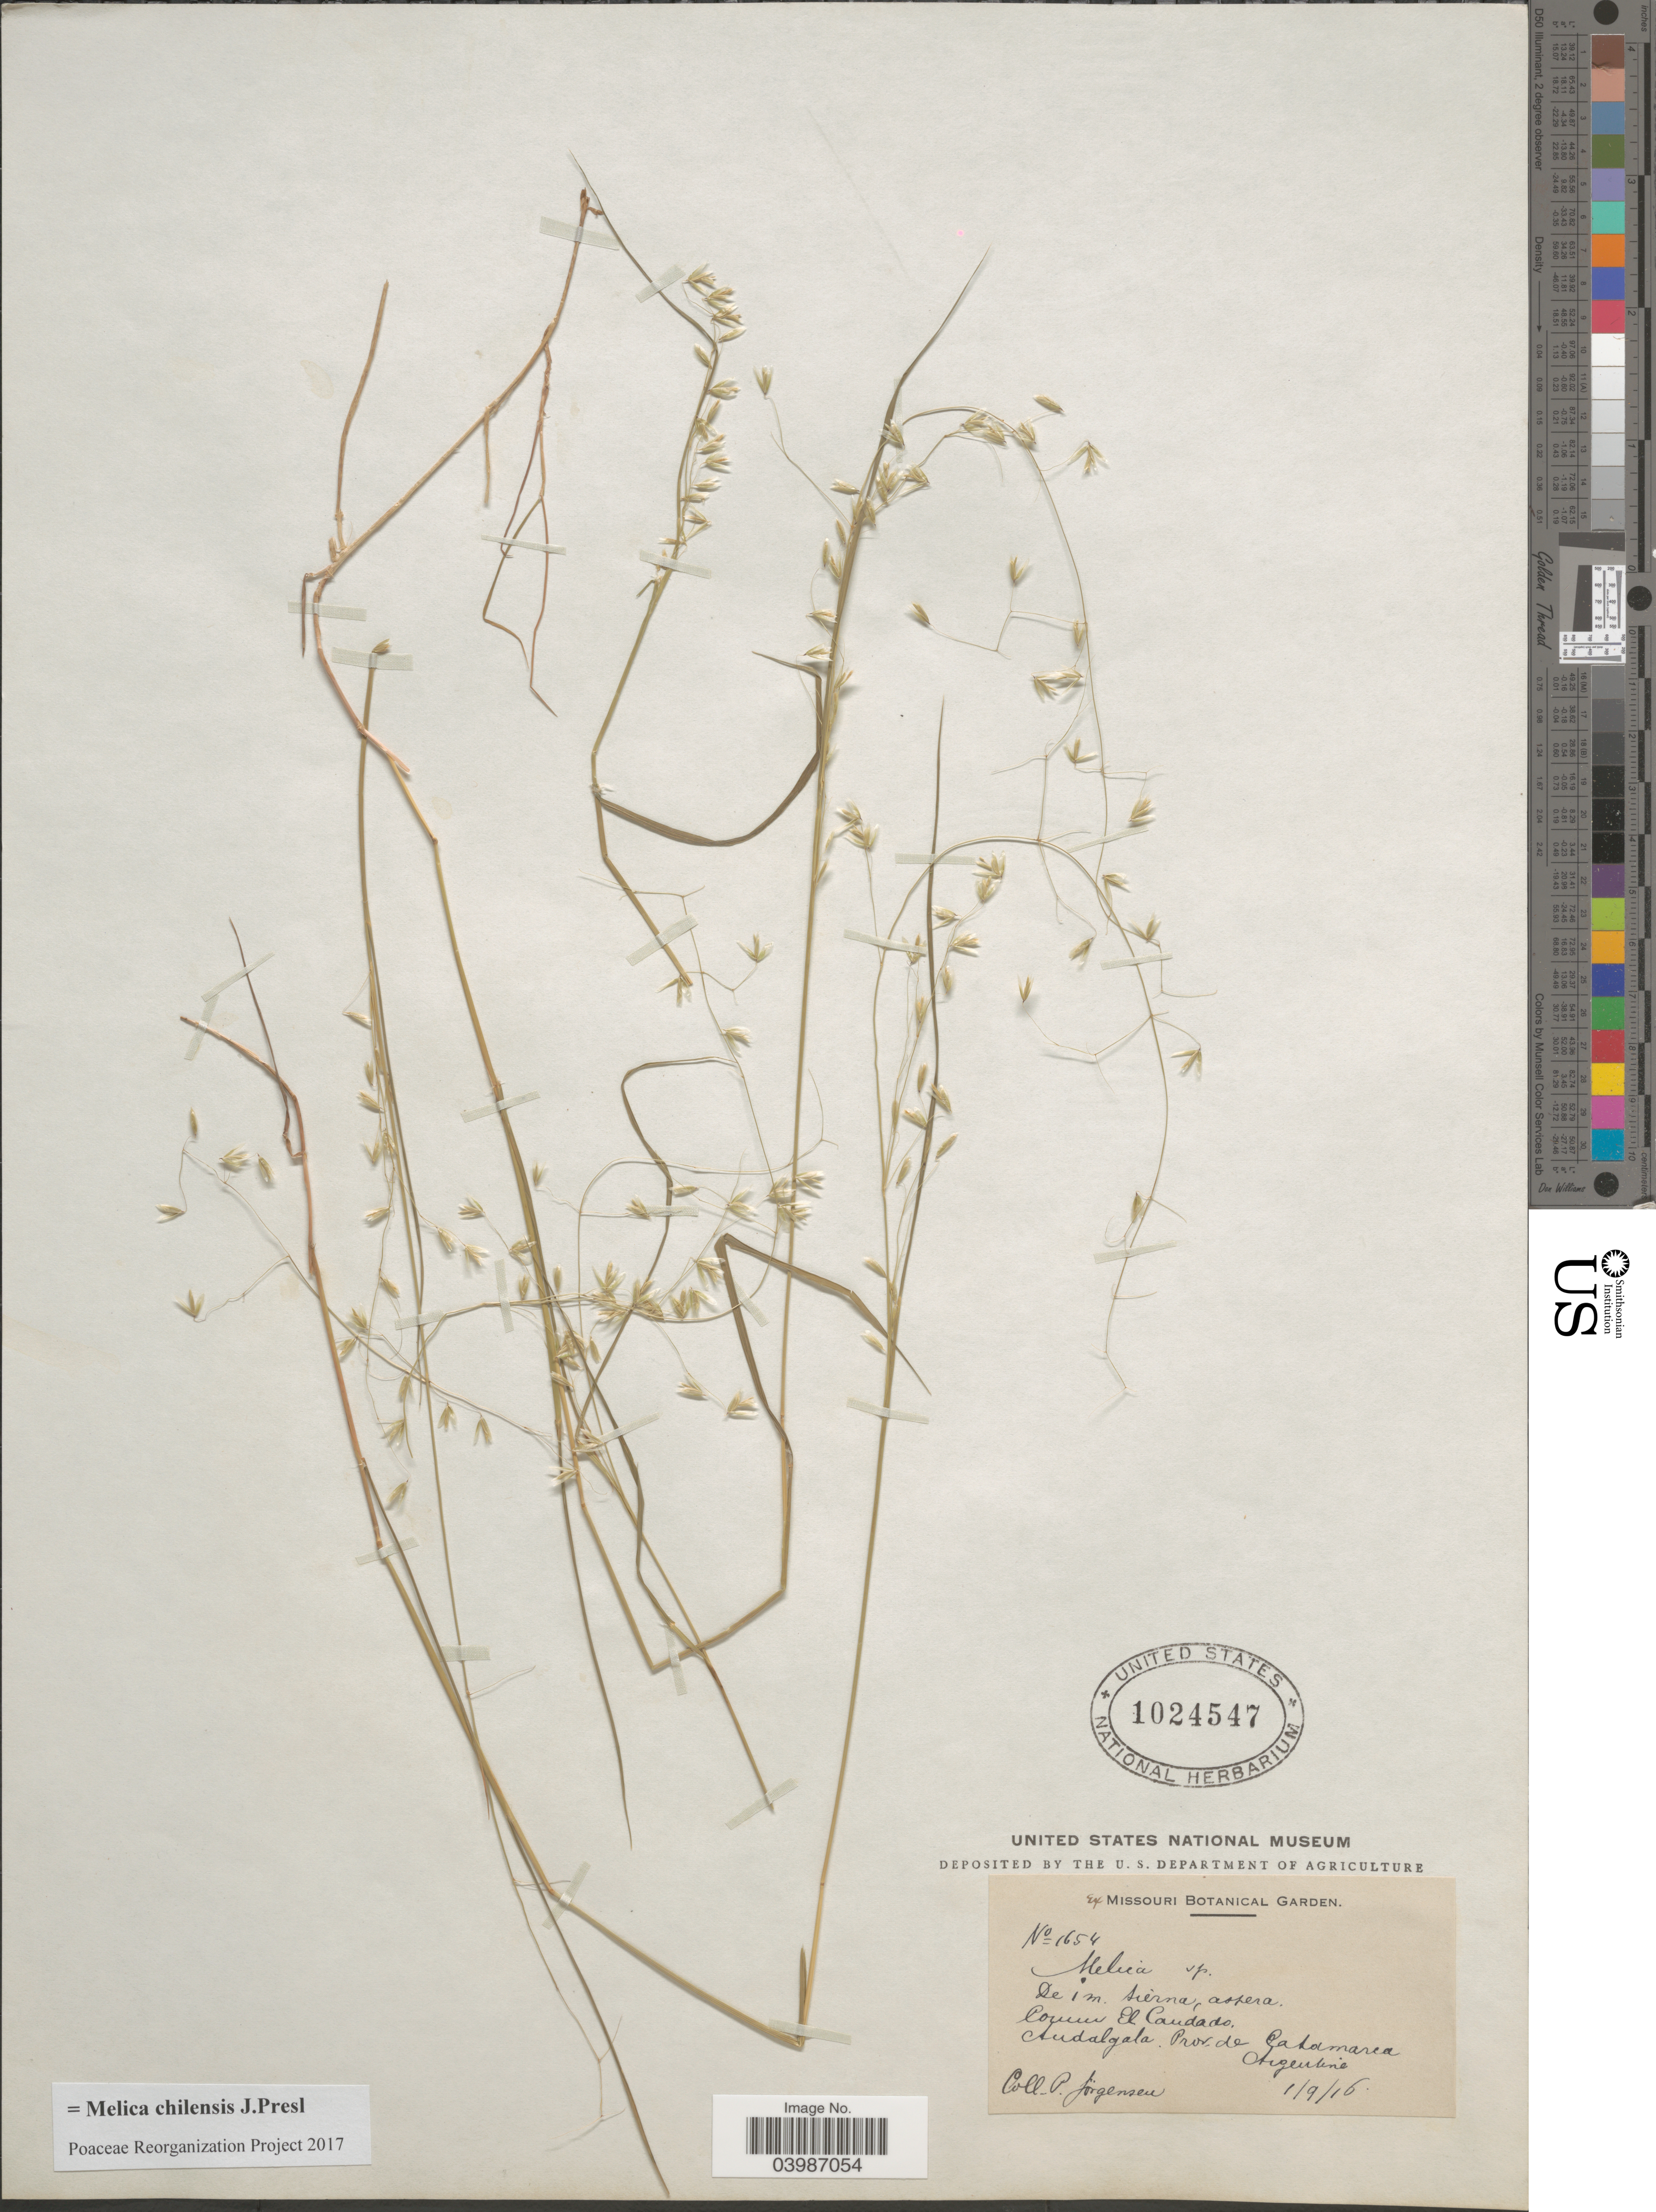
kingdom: Plantae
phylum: Tracheophyta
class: Liliopsida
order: Poales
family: Poaceae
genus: Melica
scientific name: Melica chilensis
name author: J. Presl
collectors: P. Jörgensen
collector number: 1654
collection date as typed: Transcribed d/m/y: 1/9/16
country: Argentina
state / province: Catamarca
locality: Comm El Candado. Andalgala.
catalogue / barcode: US 1024547